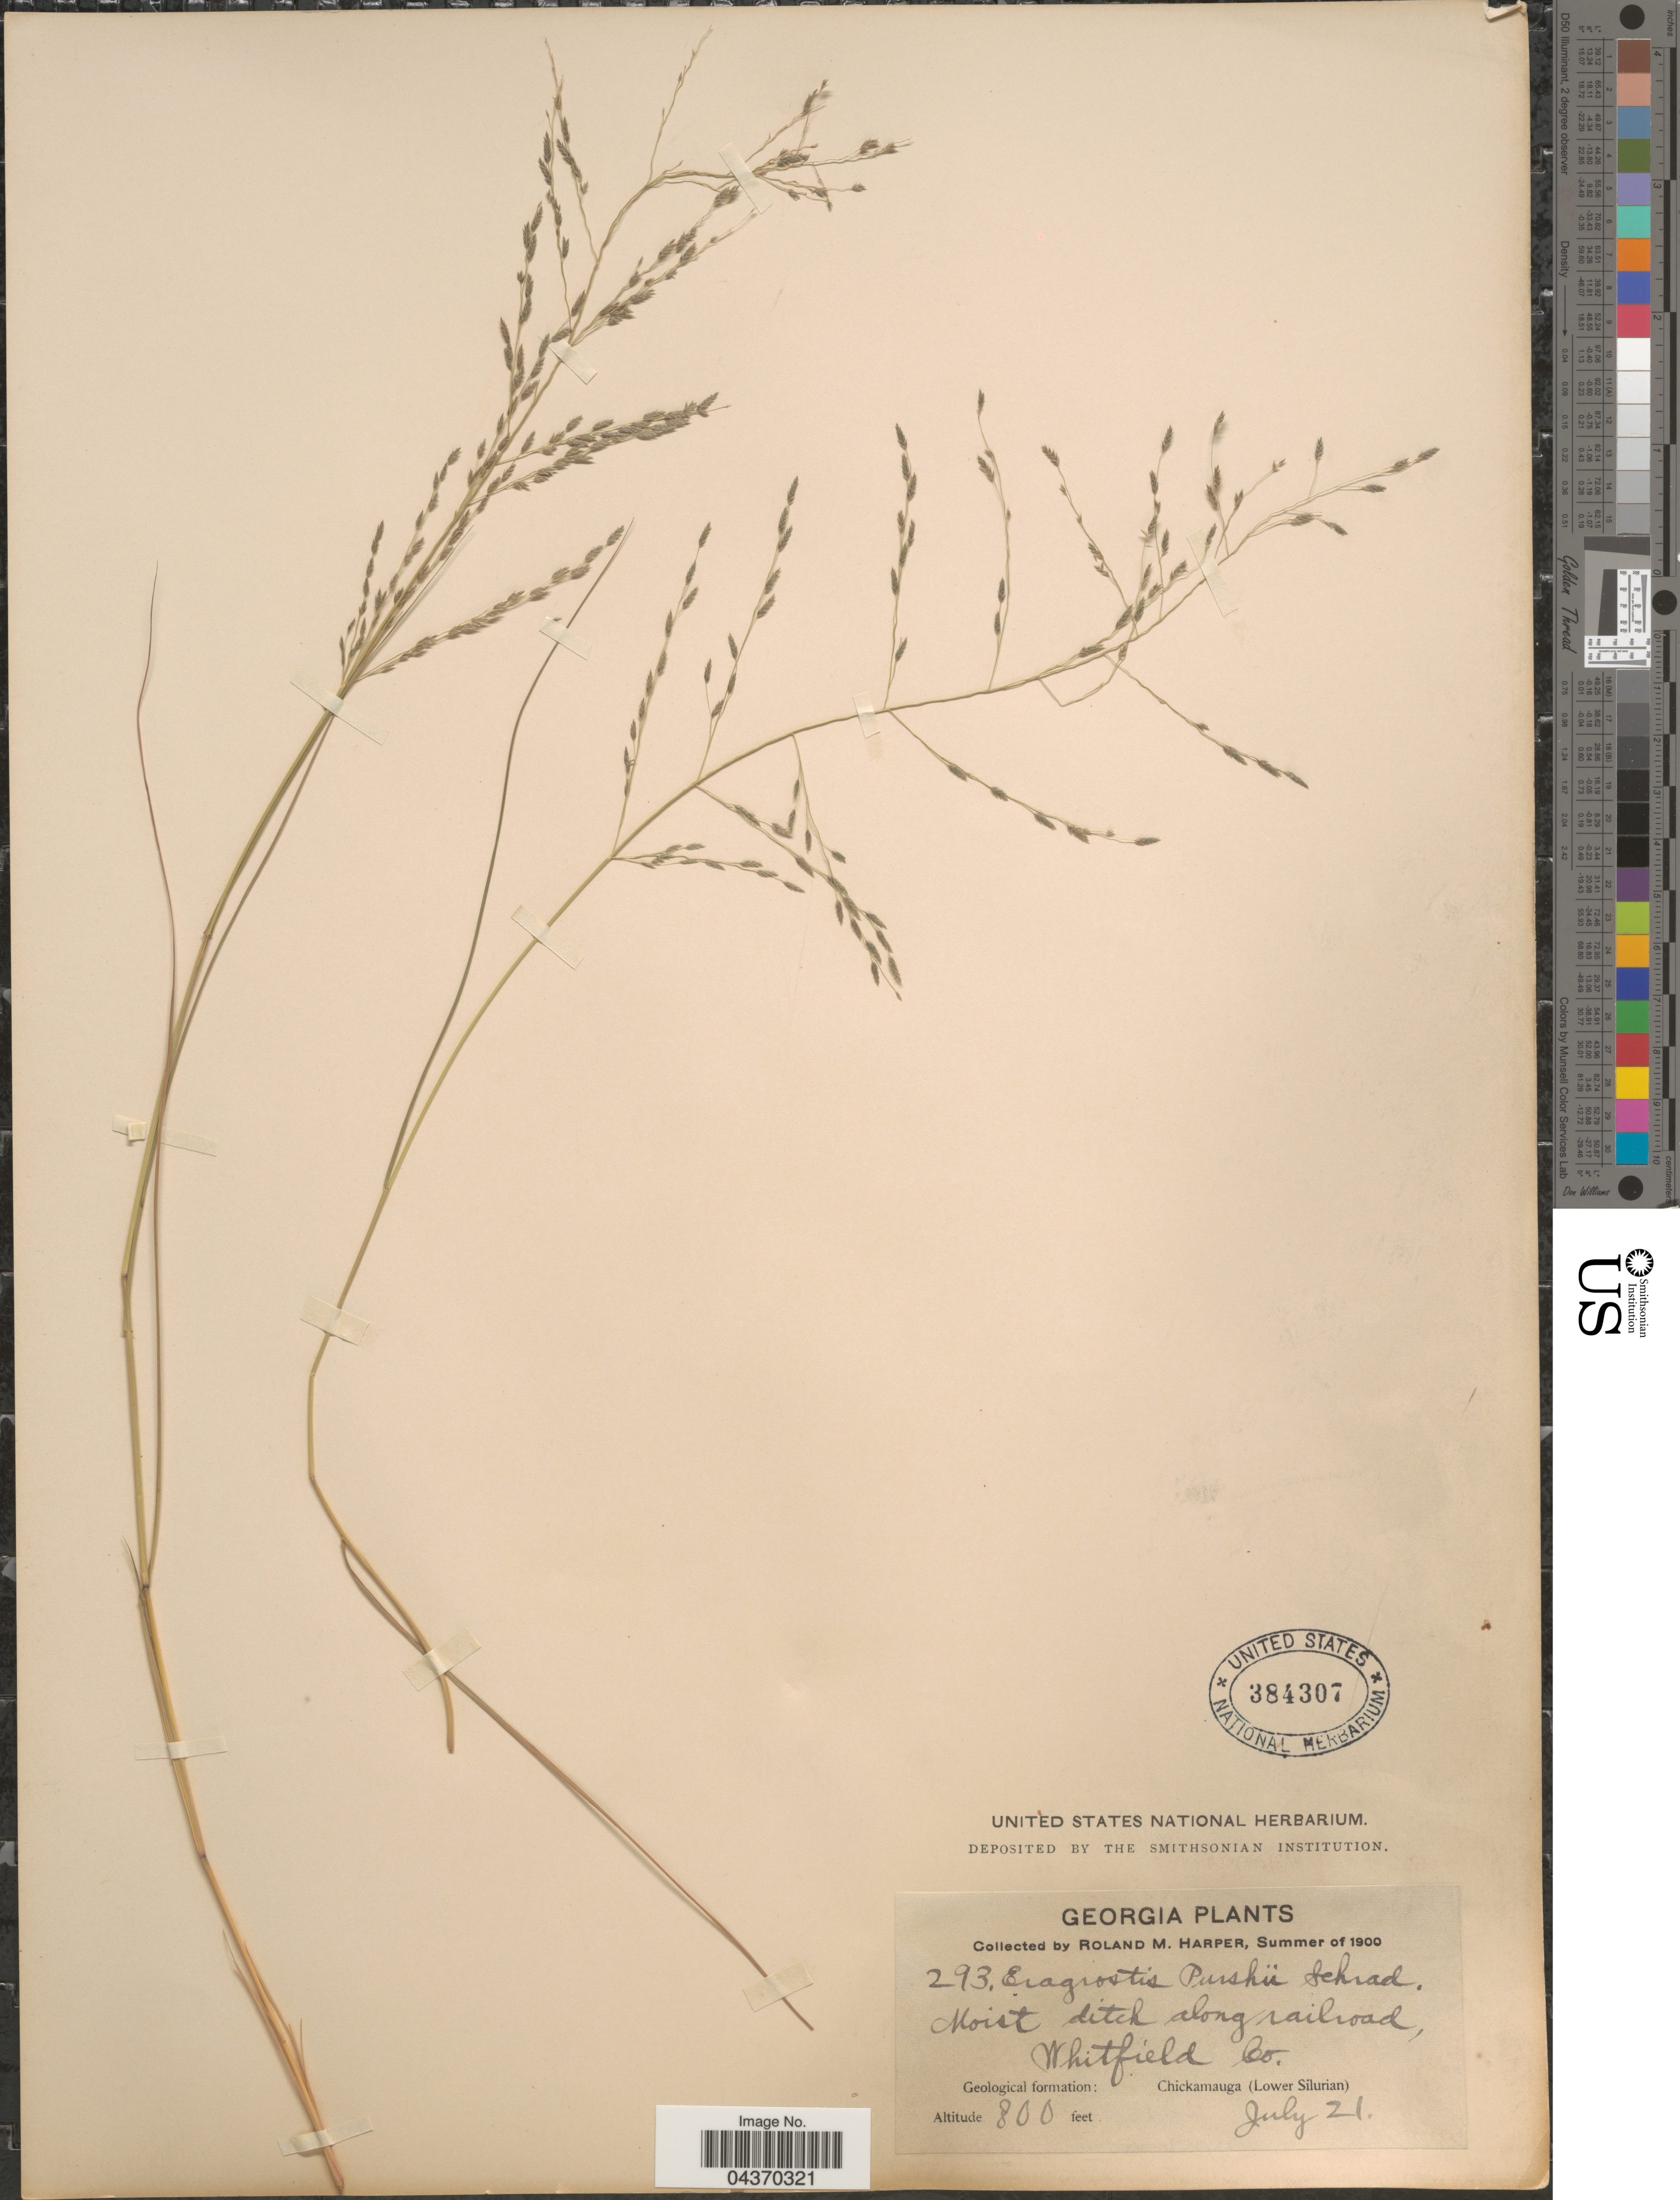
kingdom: Plantae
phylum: Tracheophyta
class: Liliopsida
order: Poales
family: Poaceae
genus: Eragrostis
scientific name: Eragrostis pectinacea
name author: (Michx.) Nees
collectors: R. M. Harper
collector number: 293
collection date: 1900-07-21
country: United States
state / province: Georgia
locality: Whitfield Co. Geological formation: Chickamauga (Lower Silurian).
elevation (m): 244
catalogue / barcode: US 3847307